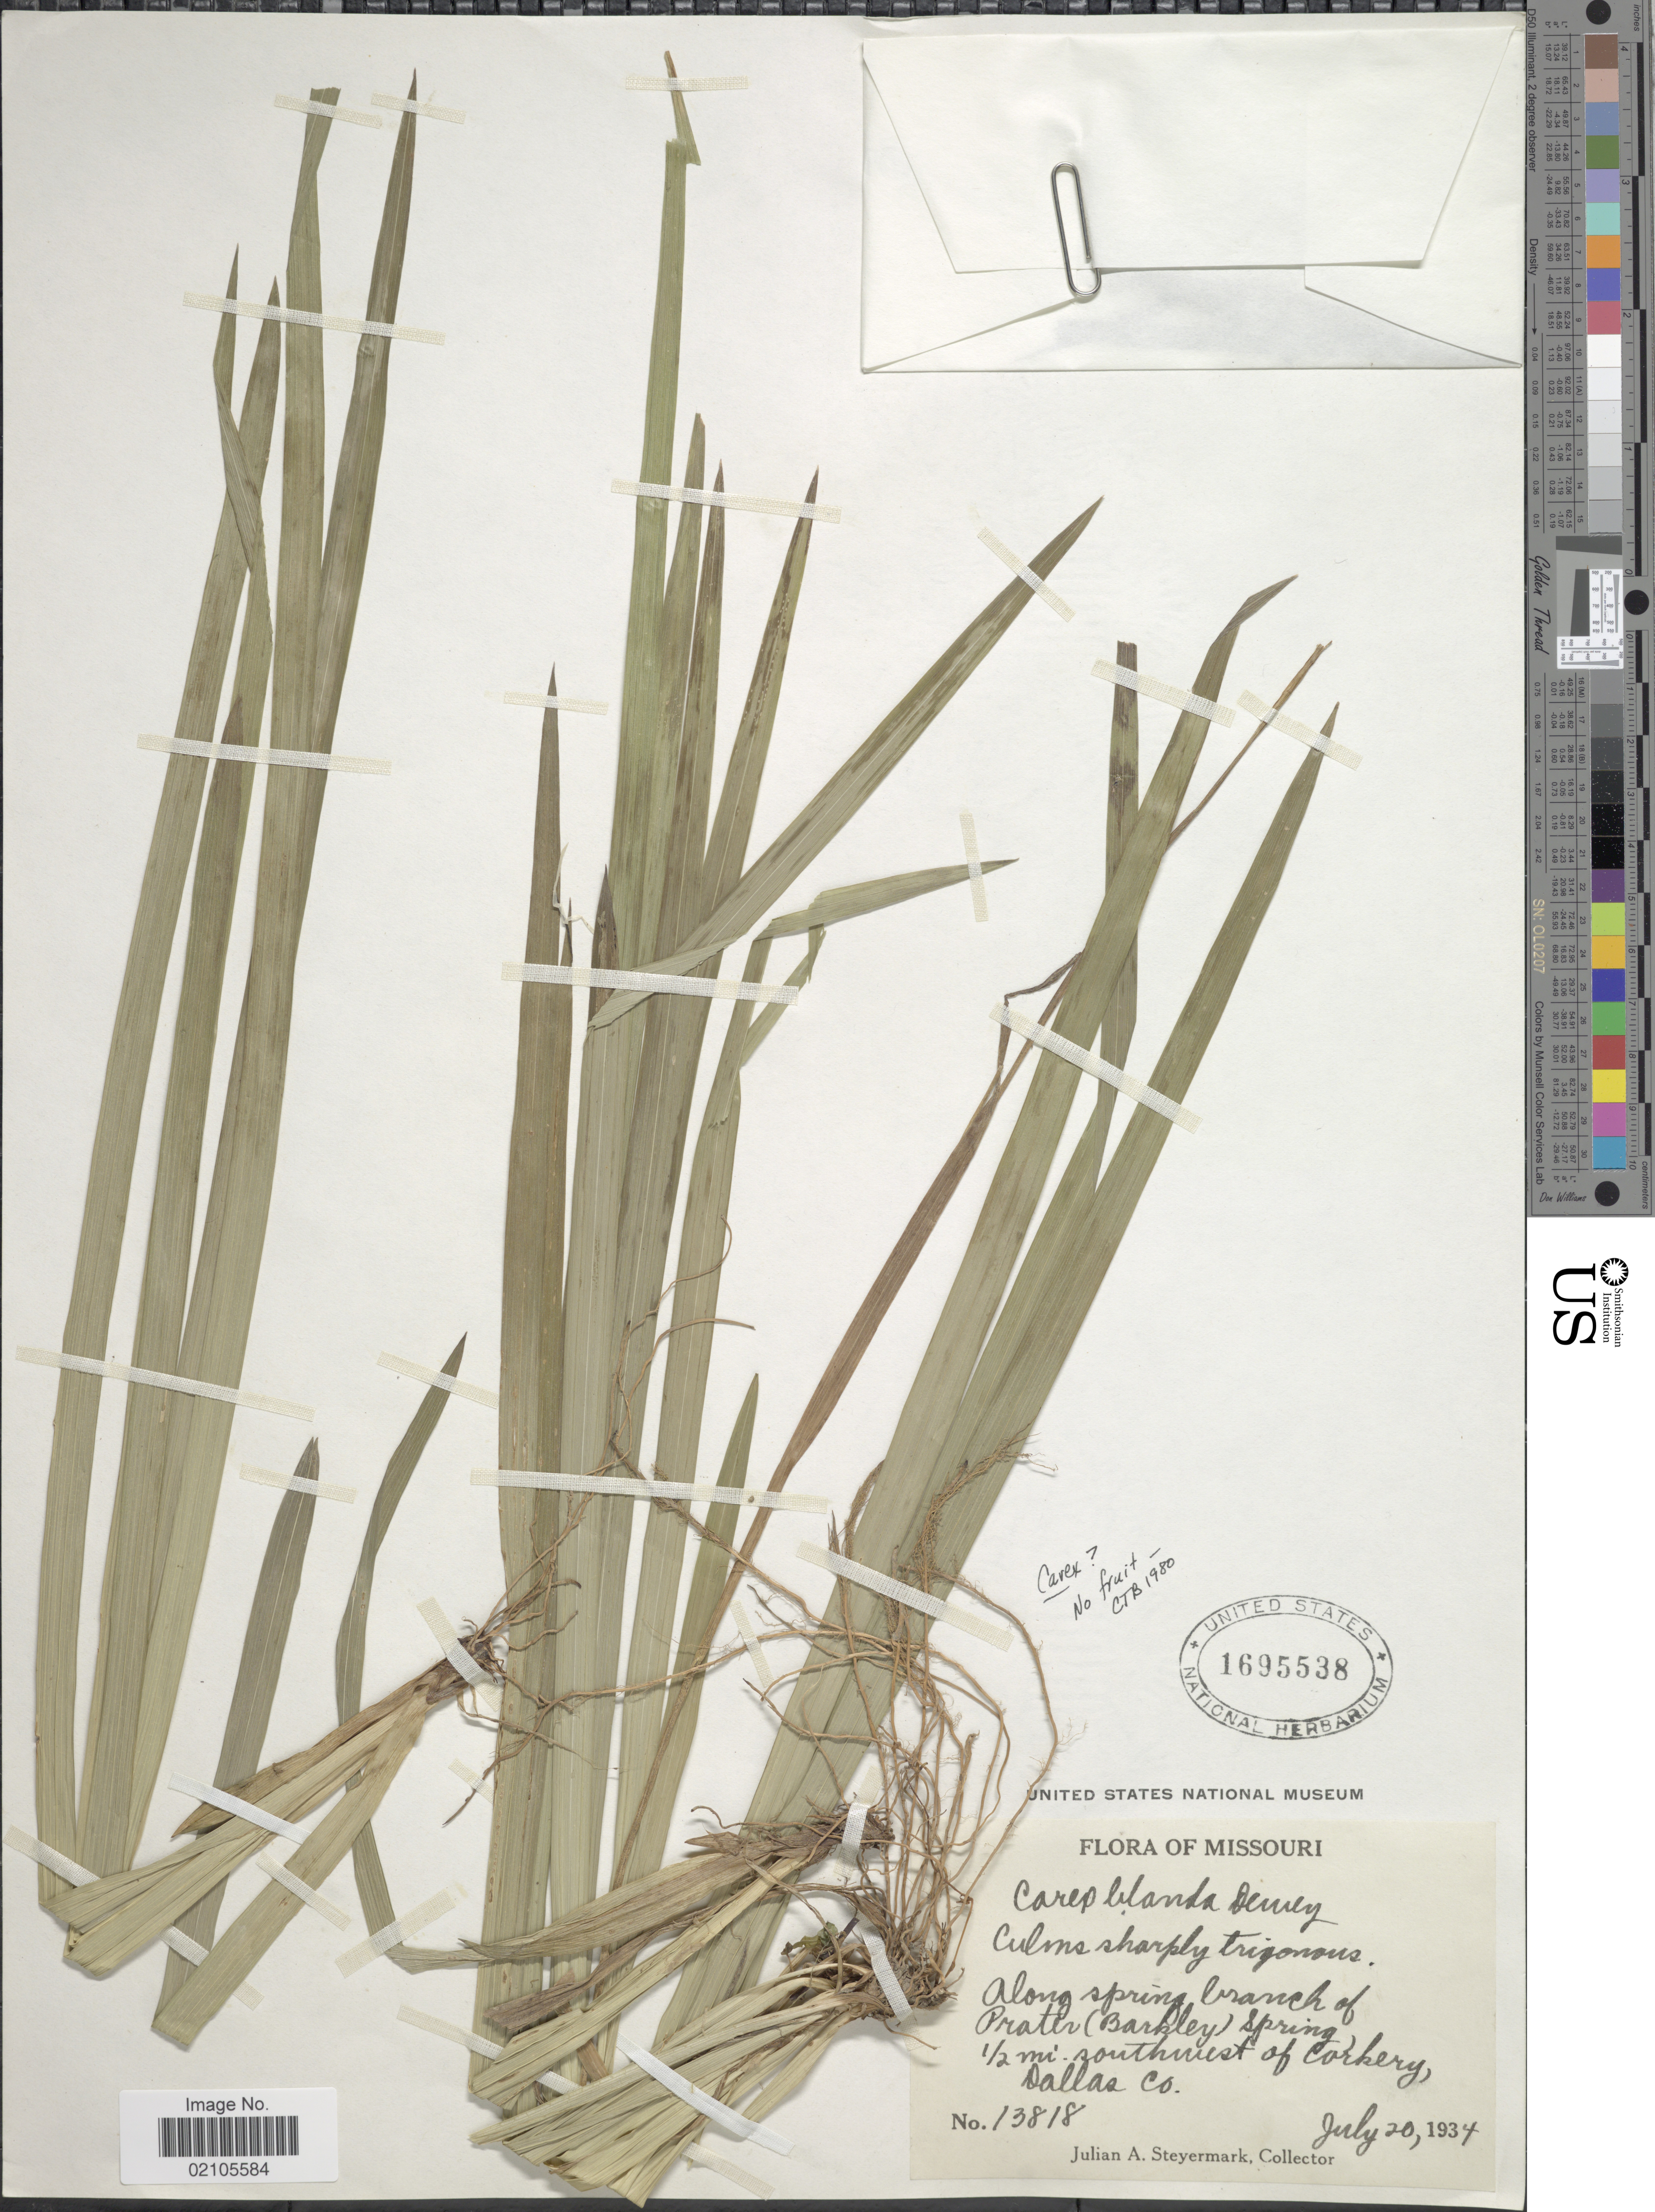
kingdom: Plantae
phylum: Tracheophyta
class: Liliopsida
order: Poales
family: Cyperaceae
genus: Carex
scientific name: Carex blanda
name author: Dewey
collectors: J. Steyermark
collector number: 13818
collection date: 1934-07-20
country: United States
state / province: Missouri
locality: Along spring branch of Prater (Barkley) Spring ½ southwest of Corkery, Dallas Co.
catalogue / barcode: US 1695538